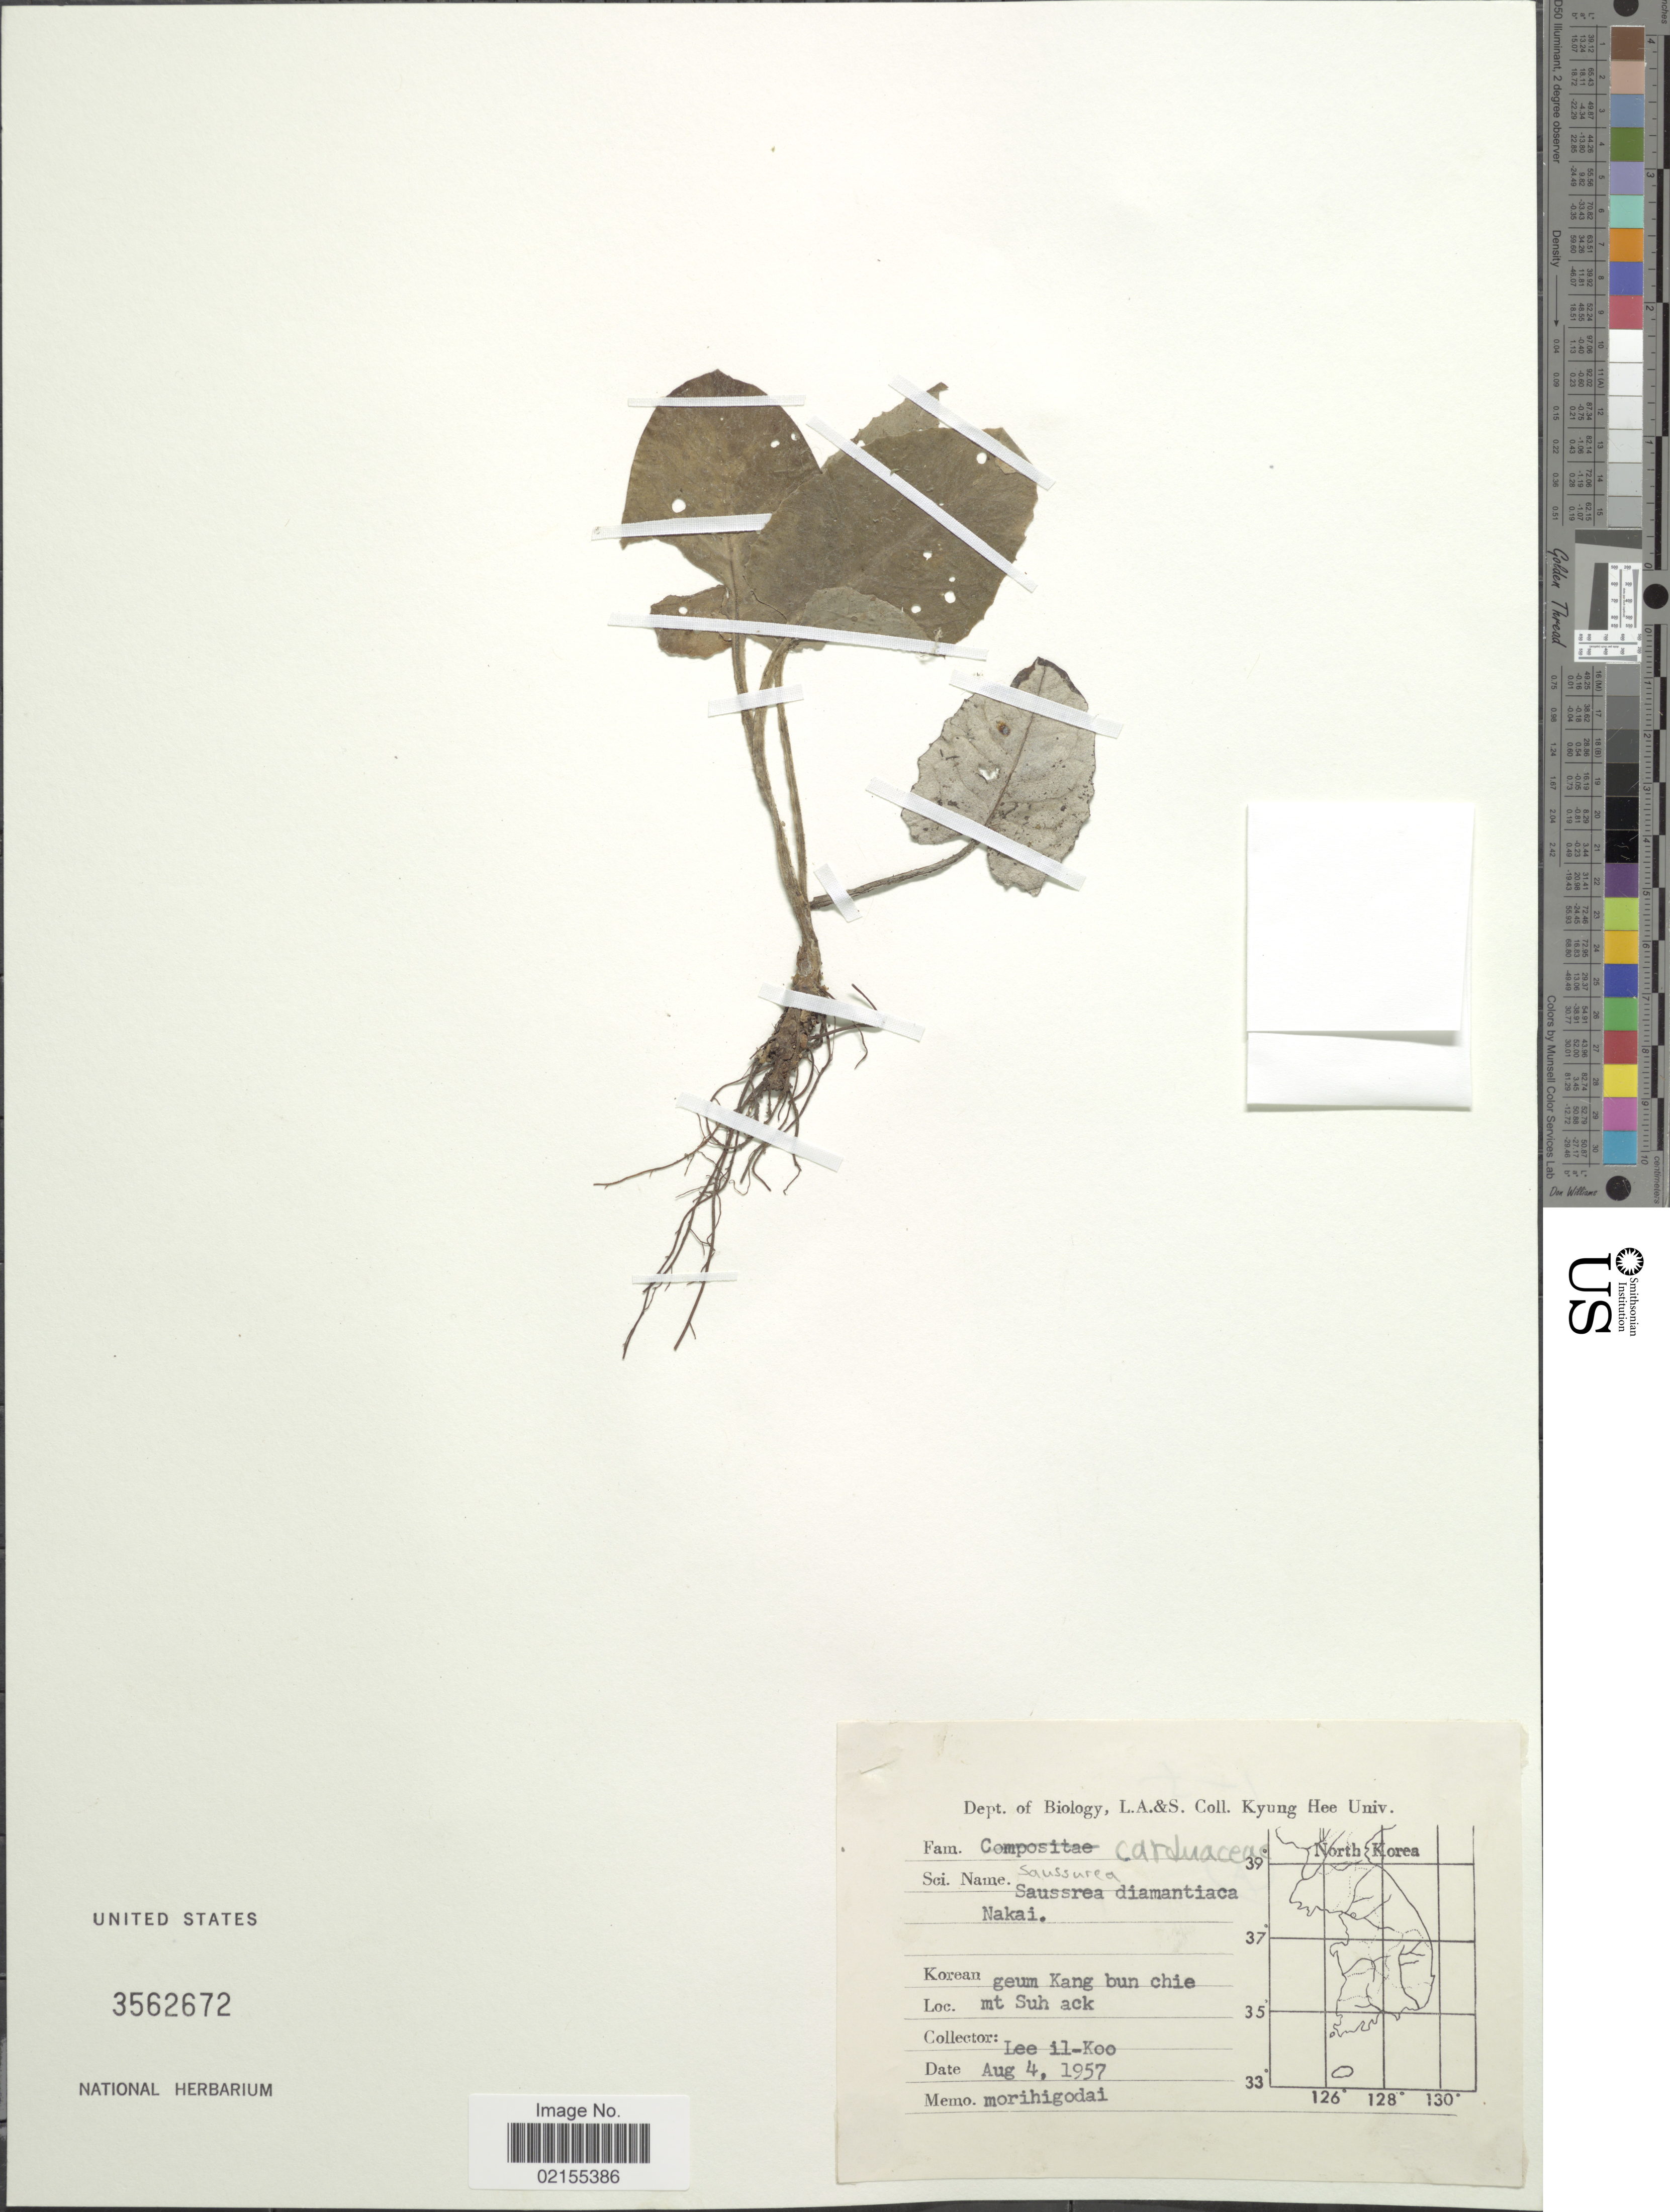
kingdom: Plantae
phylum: Tracheophyta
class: Magnoliopsida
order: Asterales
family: Asteraceae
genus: Saussurea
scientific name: Saussurea sp.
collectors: Il-Ko Lee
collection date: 1957-08-04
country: South Korea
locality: Mt Suh Ack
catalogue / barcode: US 3562672